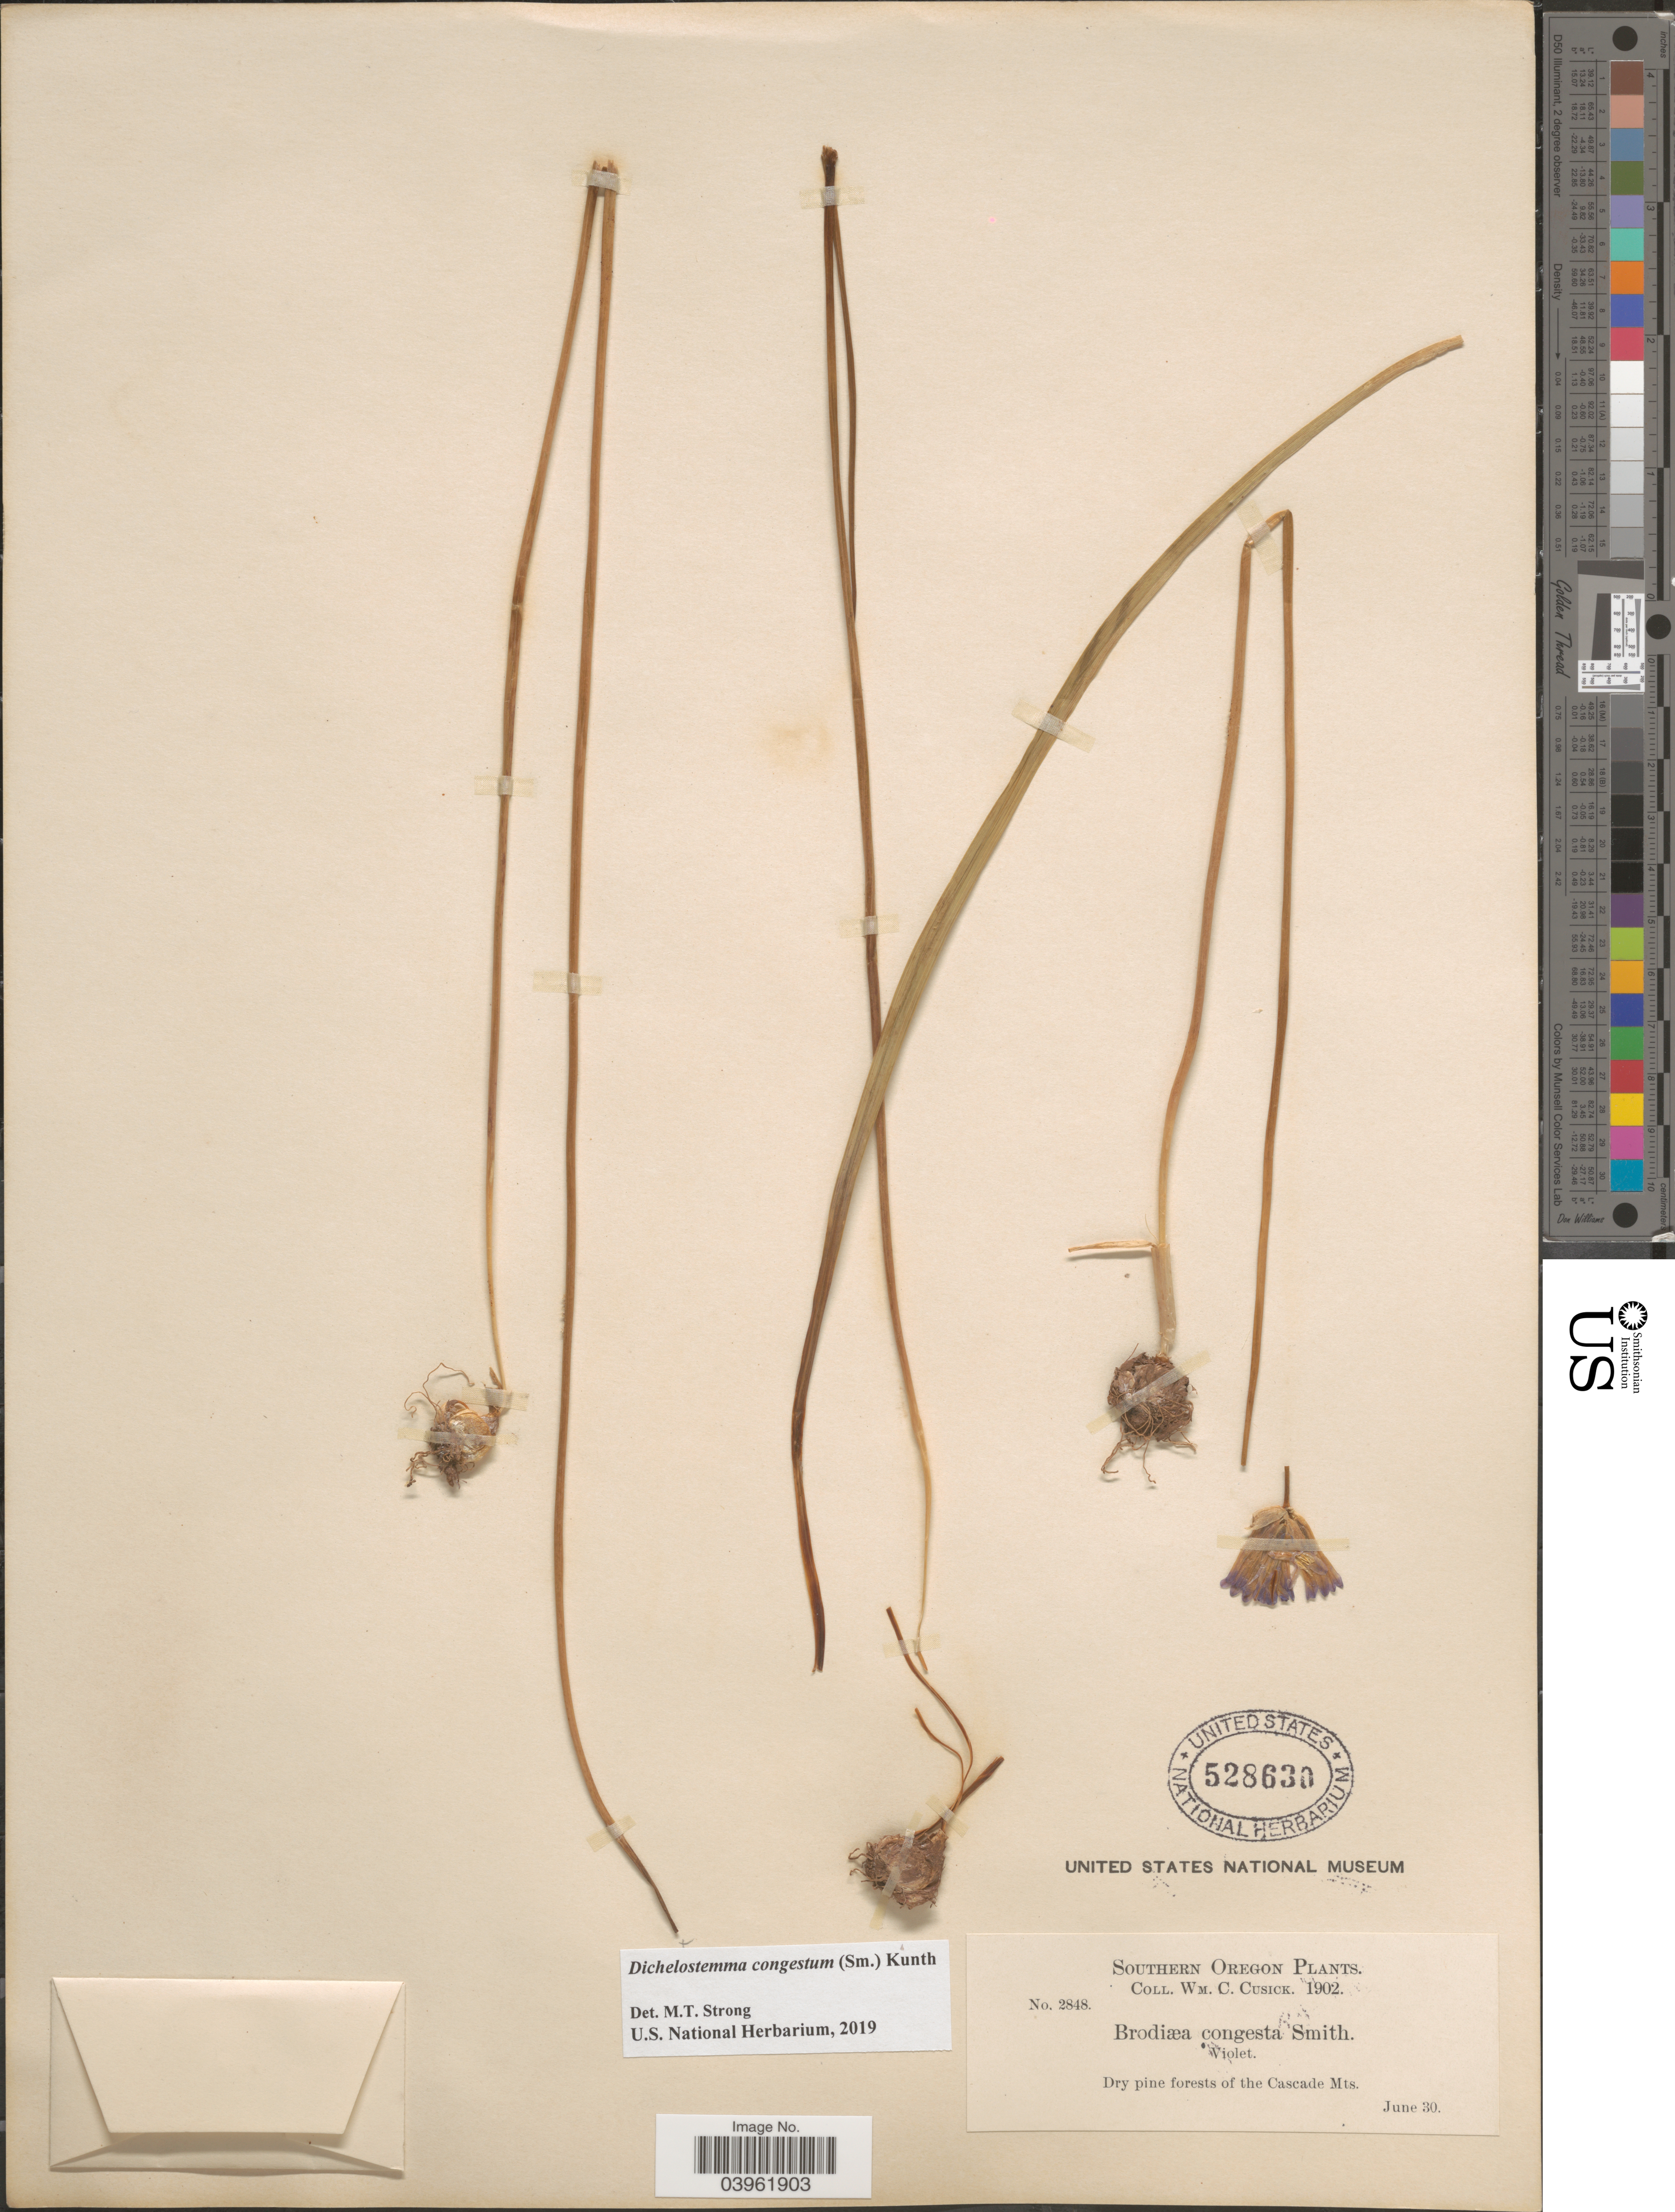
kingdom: Plantae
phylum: Tracheophyta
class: Liliopsida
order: Asparagales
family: Asparagaceae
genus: Dichelostemma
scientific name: Dichelostemma congestum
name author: Kunth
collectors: W. C. Cusick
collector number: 2848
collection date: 1902-06-30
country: United States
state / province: Oregon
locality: Southern Oregon. Dry pine forests of the Cascade Mts.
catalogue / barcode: US 528630